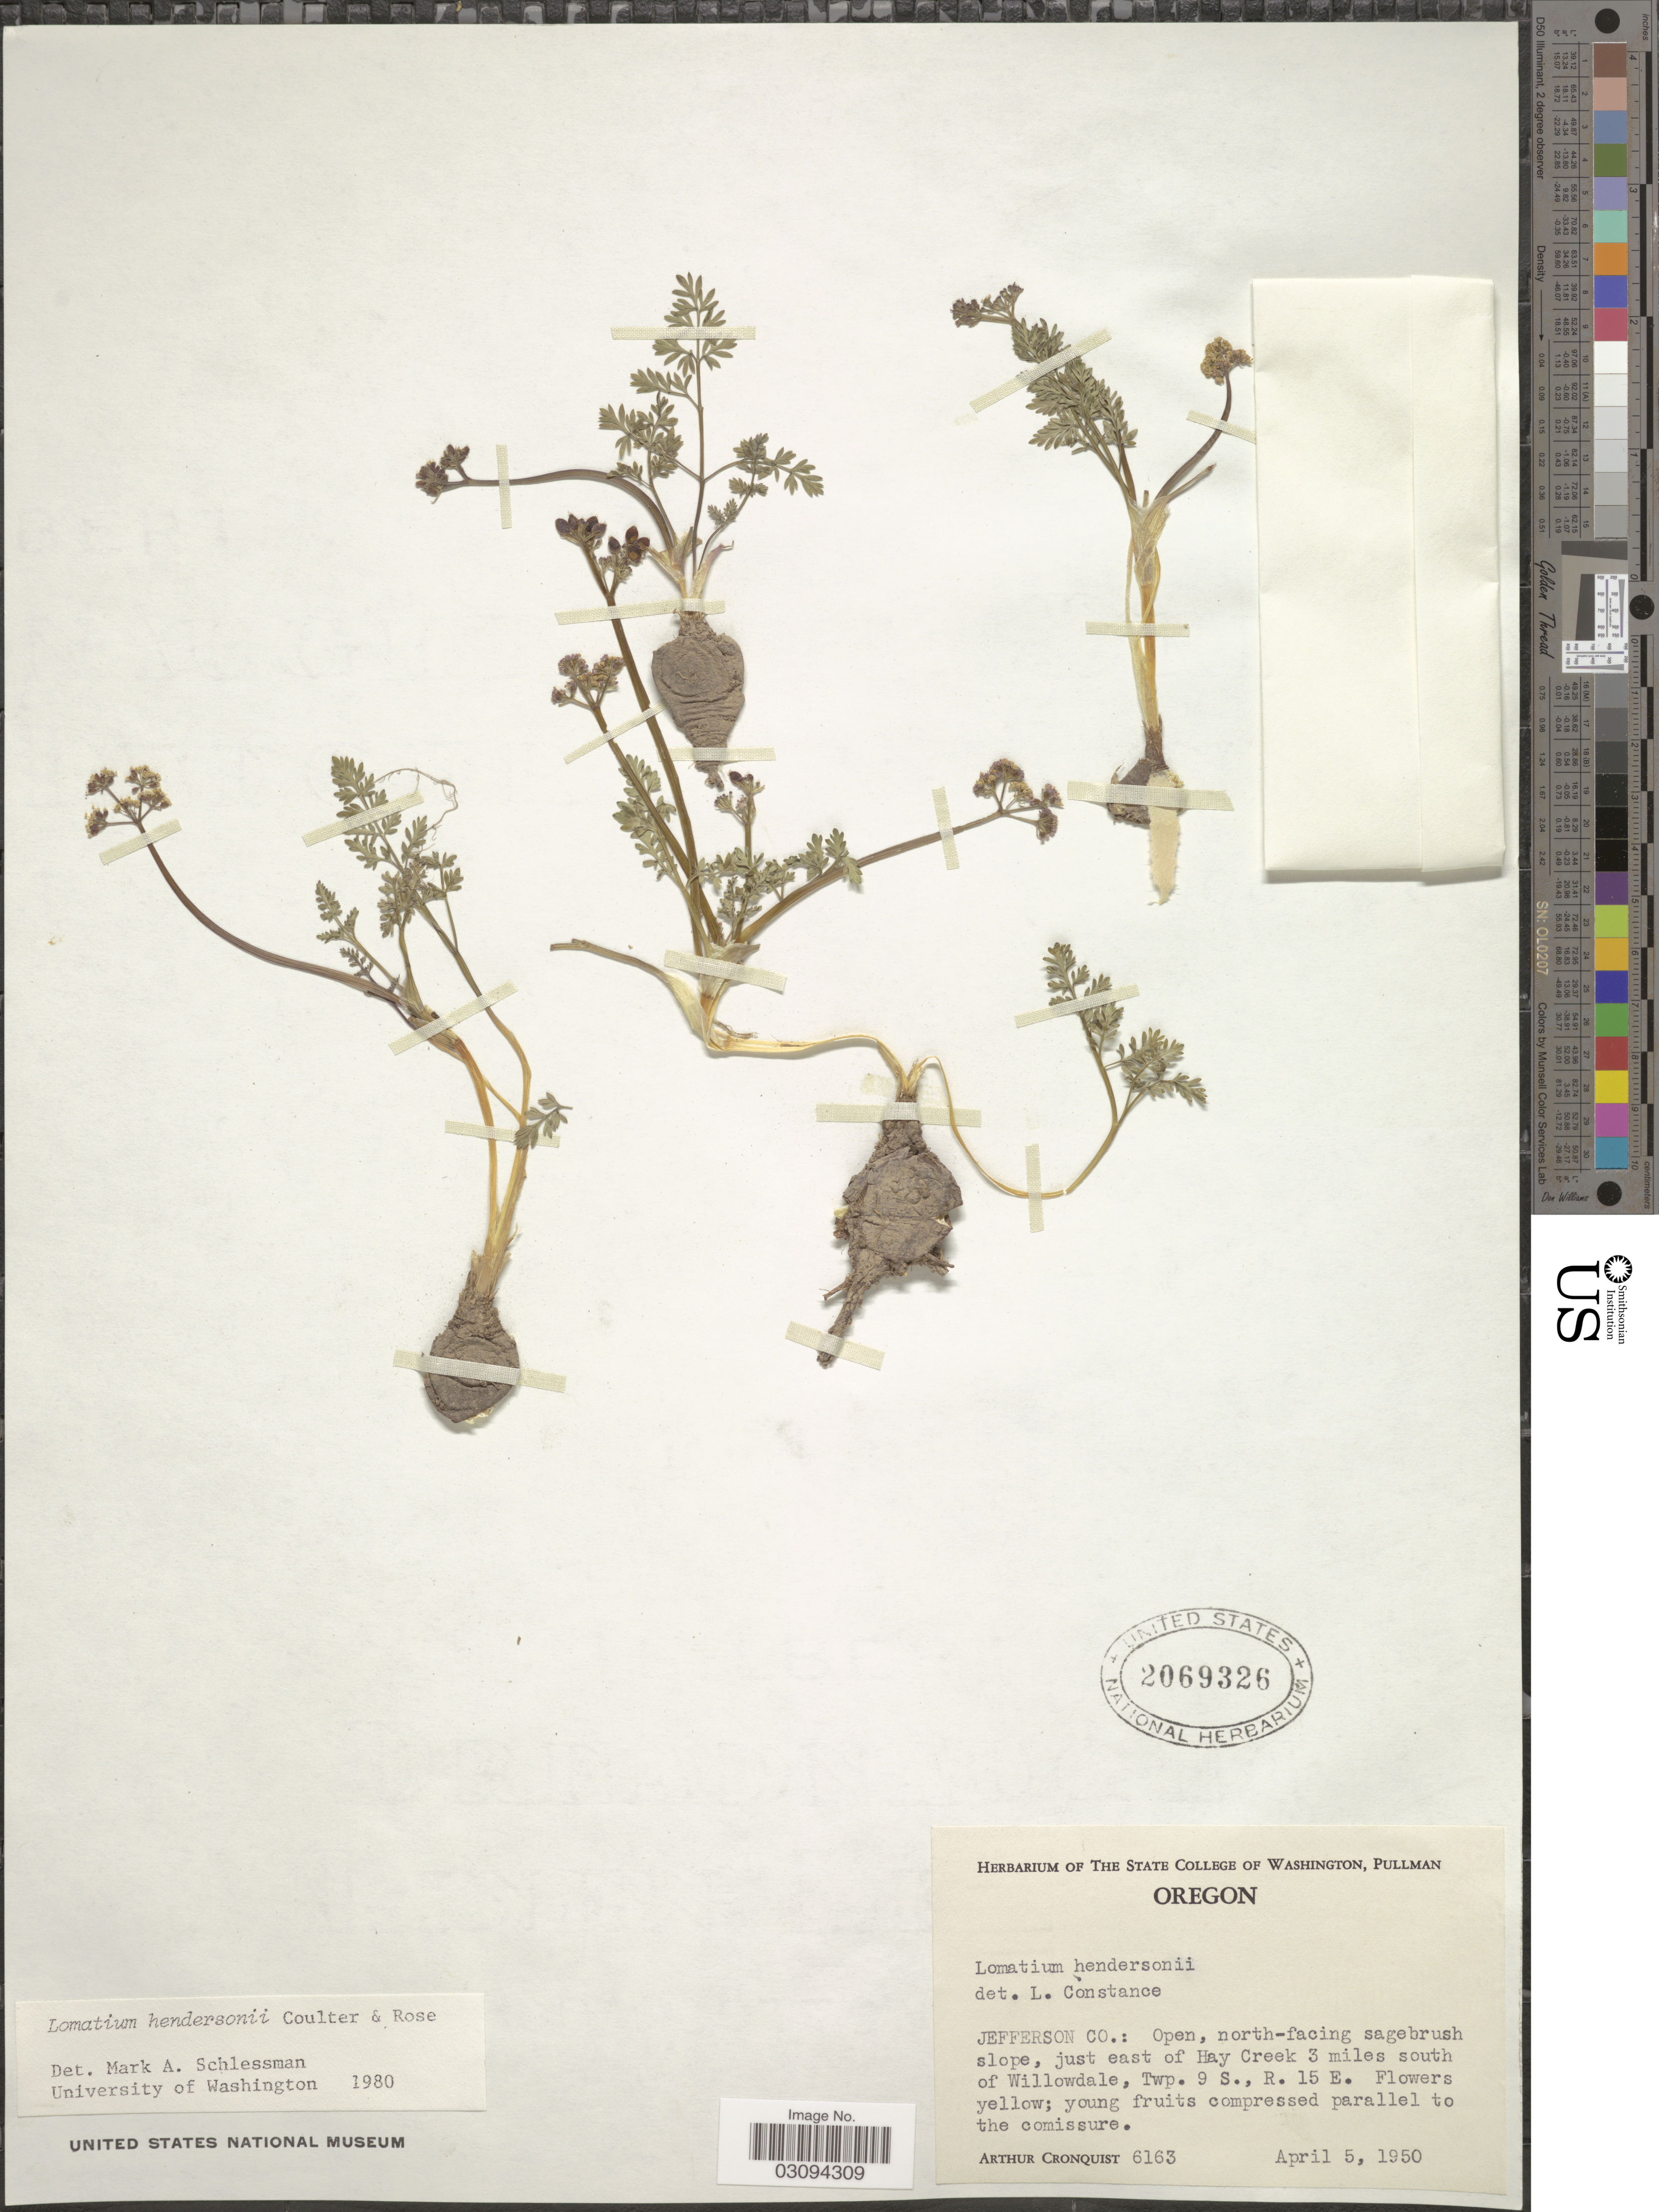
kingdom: Plantae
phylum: Tracheophyta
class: Magnoliopsida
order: Apiales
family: Apiaceae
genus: Lomatium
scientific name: Lomatium hendersonii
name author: (J.M. Coult. & Rose) J.M. Coult. & Rose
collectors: A. J. Cronquist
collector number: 6163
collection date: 1950-04-05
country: United States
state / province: Oregon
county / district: Jefferson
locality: Jefferson Co.: just east of Hay Creek 3 miles south of Willowdale, Twp. 9 S., R. 15 E.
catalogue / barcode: US 2069326